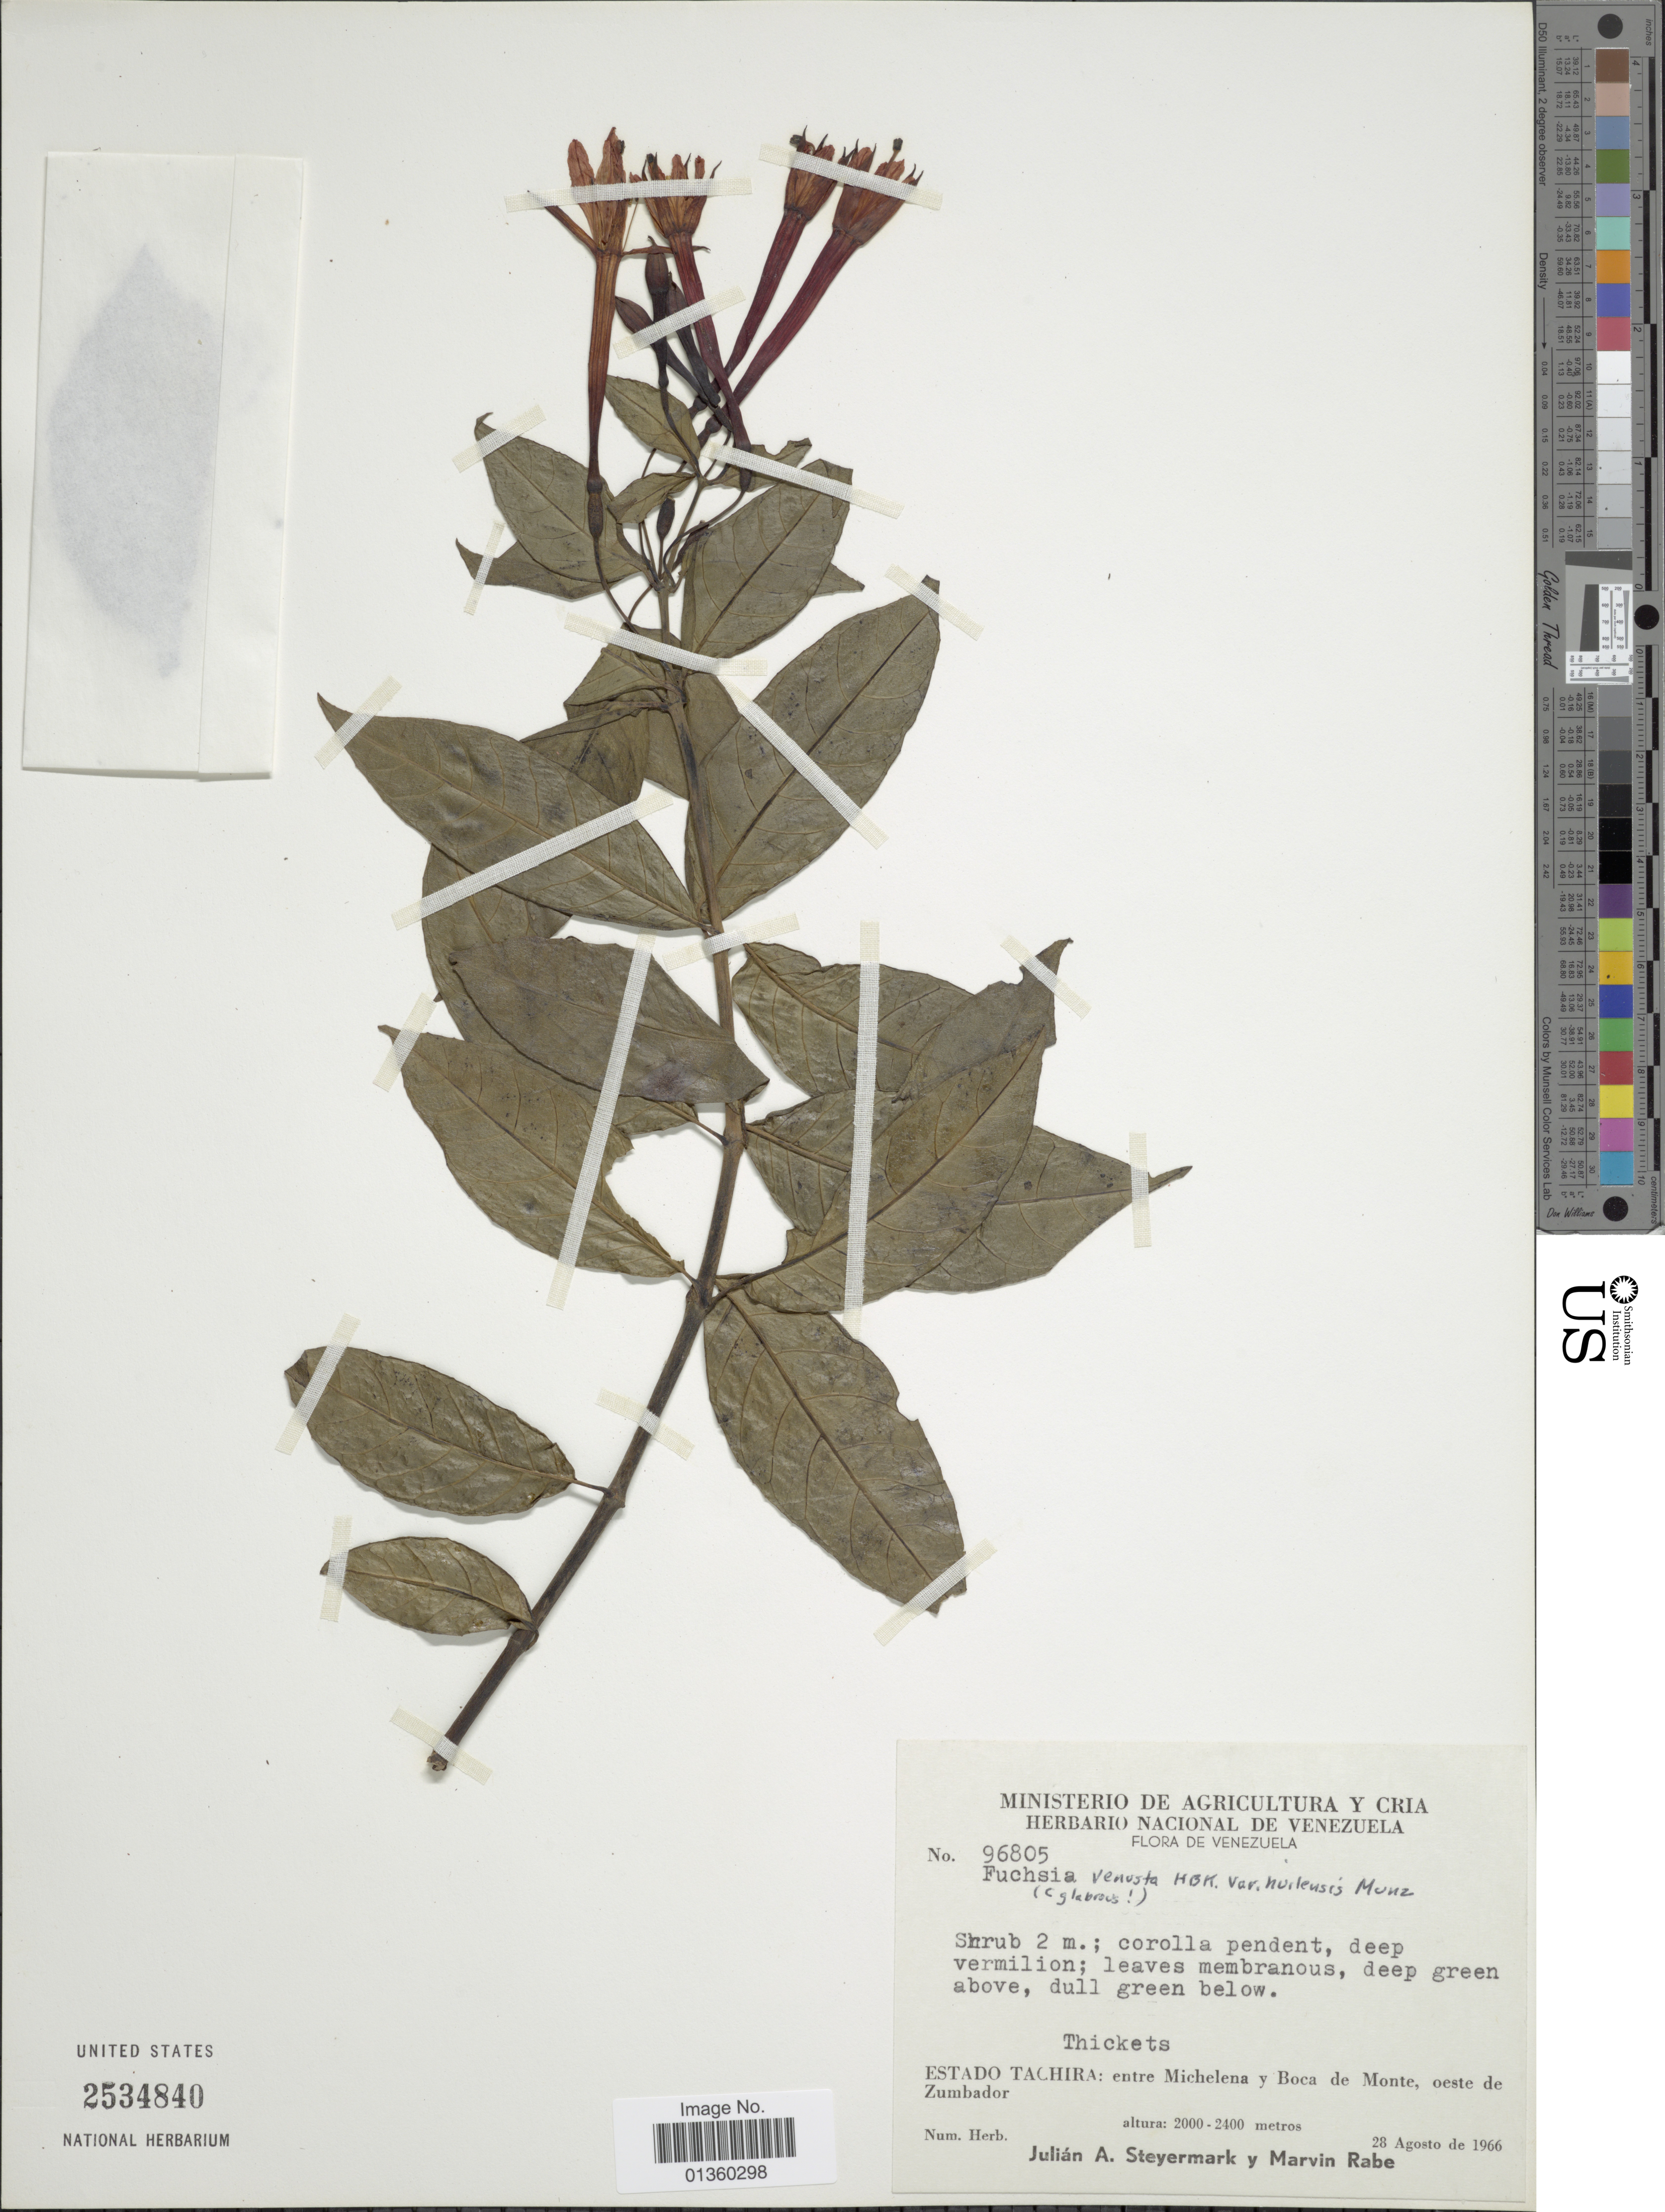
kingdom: Plantae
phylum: Tracheophyta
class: Magnoliopsida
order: Myrtales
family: Onagraceae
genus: Fuchsia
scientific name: Fuchsia venusta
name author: Kunth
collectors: J. Steyermark & M. Rabe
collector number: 96805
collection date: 1966-08-28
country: Venezuela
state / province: Tachira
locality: Entre Michelena y Boca de Monte, oeste de Zumbador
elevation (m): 2000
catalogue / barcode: US 2534840